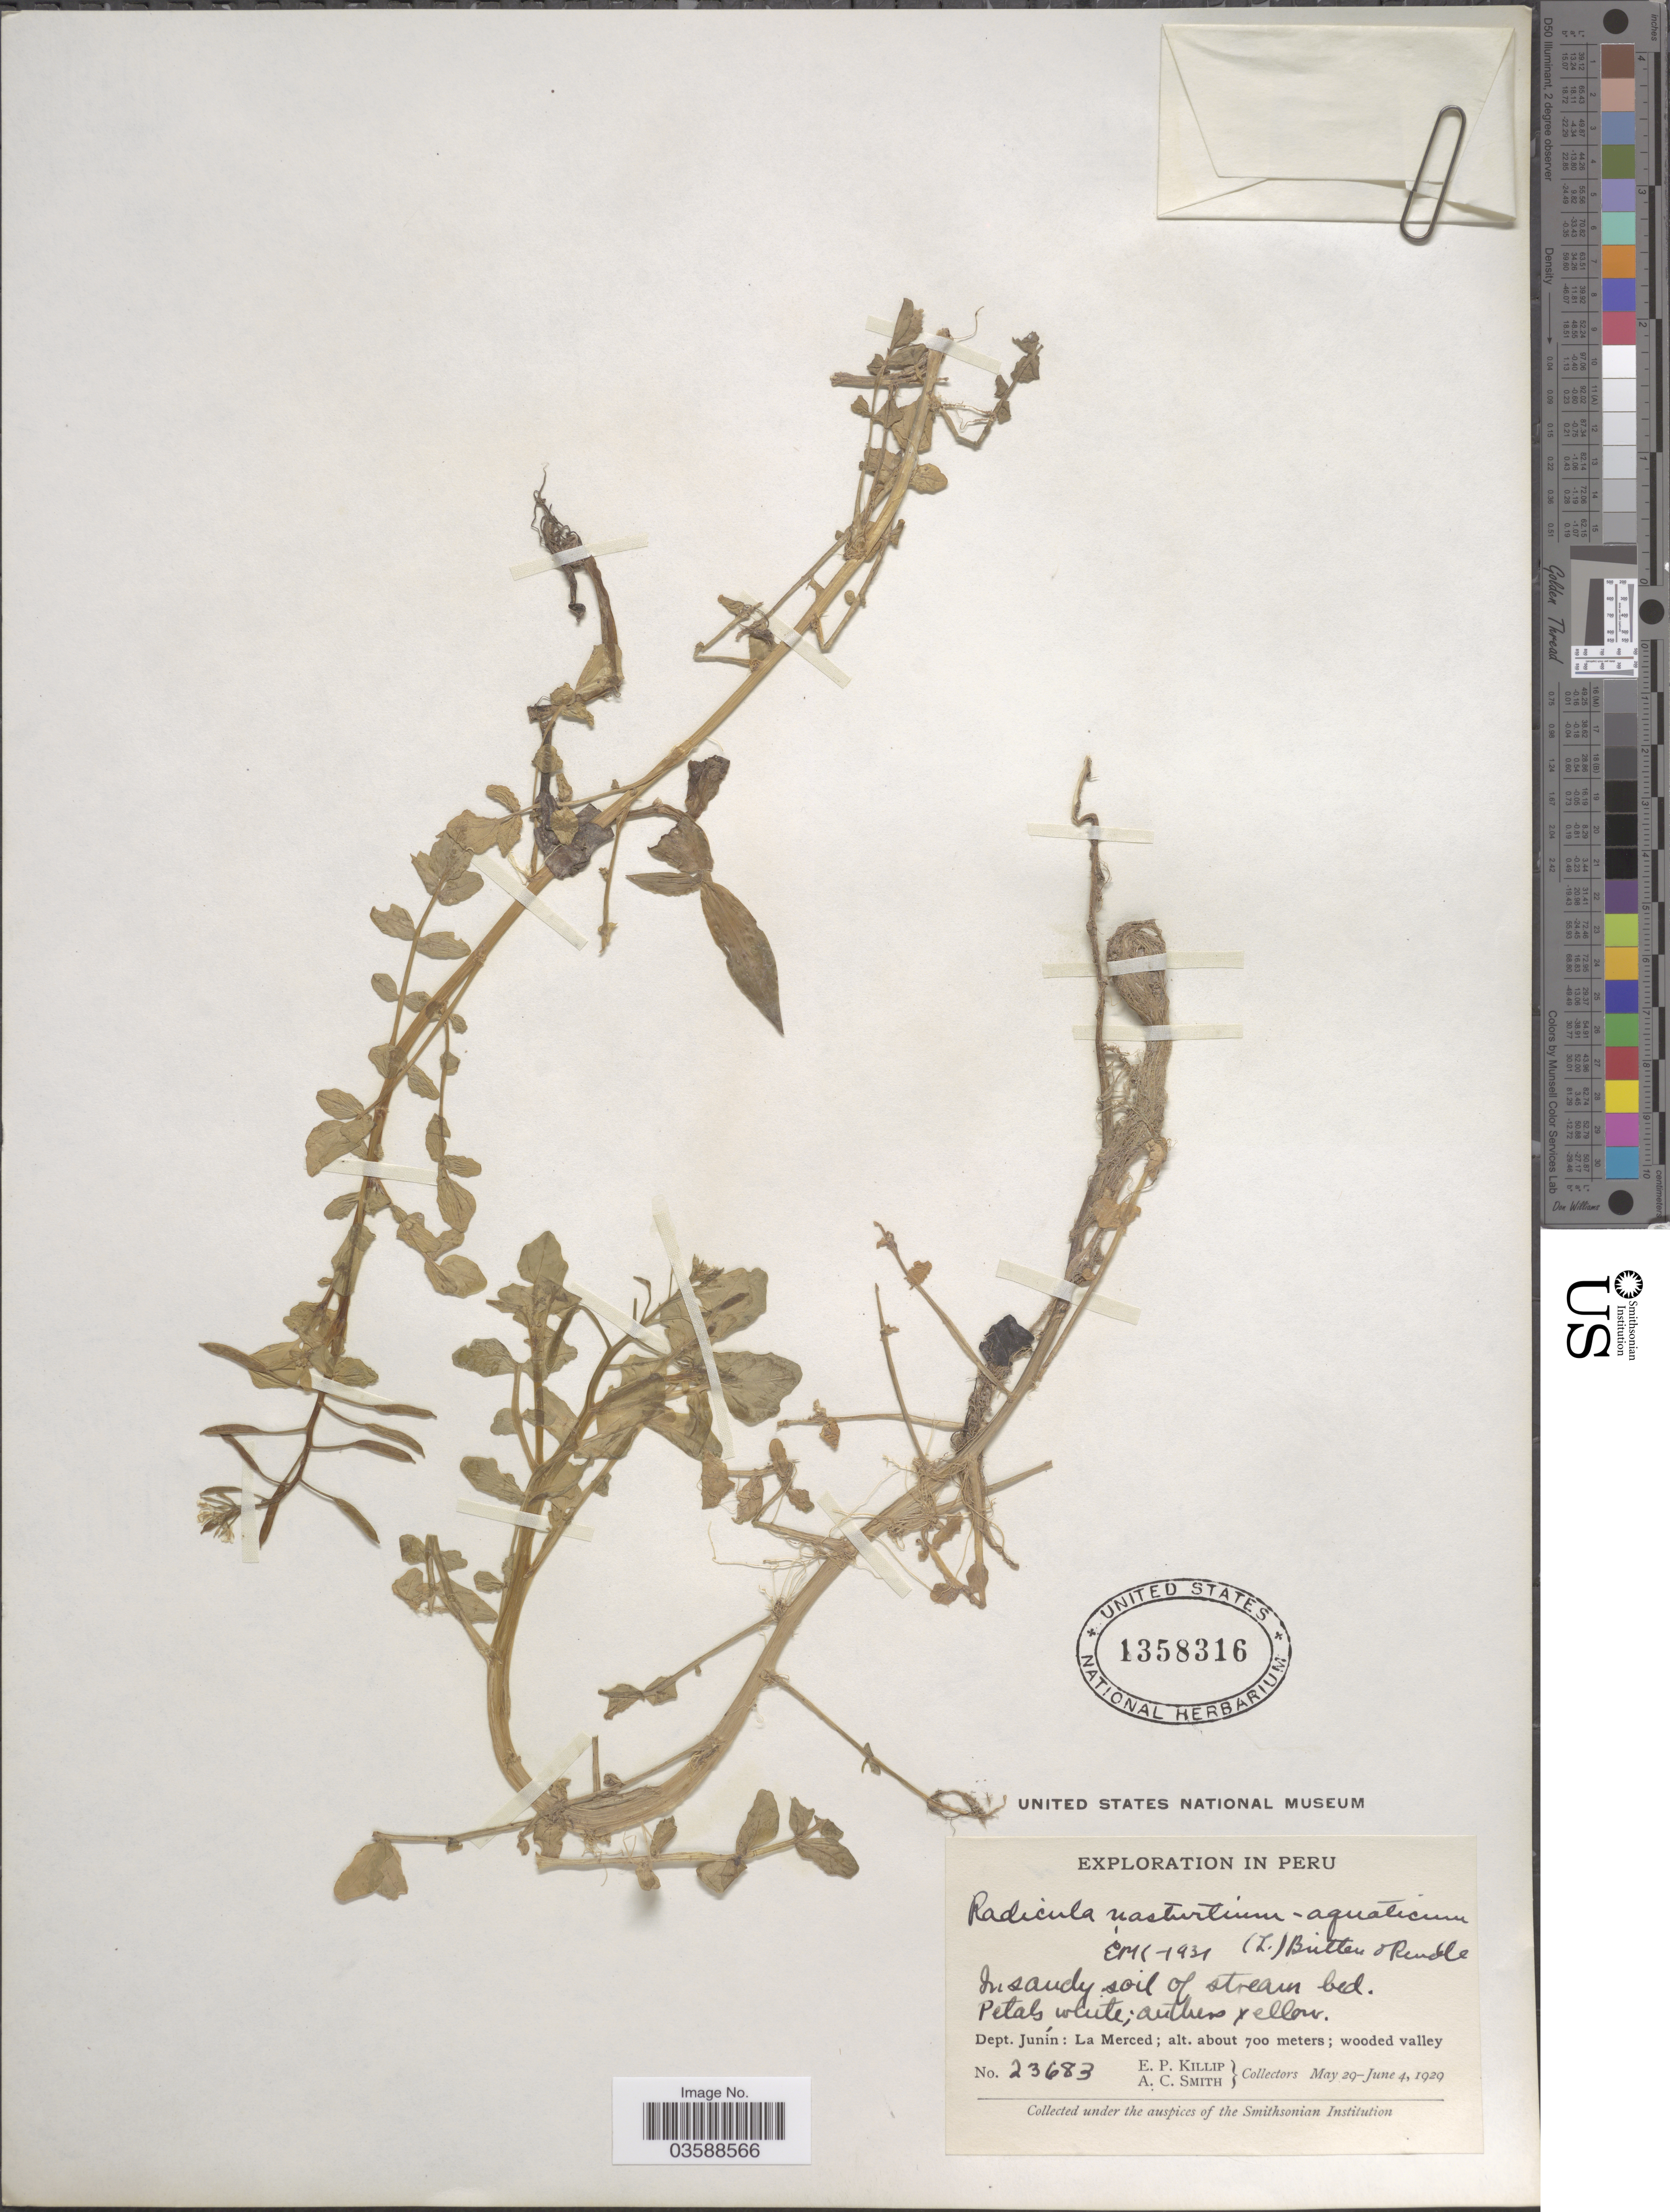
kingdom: Plantae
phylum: Tracheophyta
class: Magnoliopsida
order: Brassicales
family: Brassicaceae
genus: Nasturtium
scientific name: Nasturtium officinale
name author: R. Br.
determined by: Strong, M. T., (US), Smithsonian Institution - National Museum of Natural History (UNITED STATES)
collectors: E. P. Killip & A. C. Smith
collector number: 23683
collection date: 1929-05-29/1929-06-04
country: Peru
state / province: Junín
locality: Dept. Junín: La Merced.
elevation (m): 700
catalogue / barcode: US 1358316